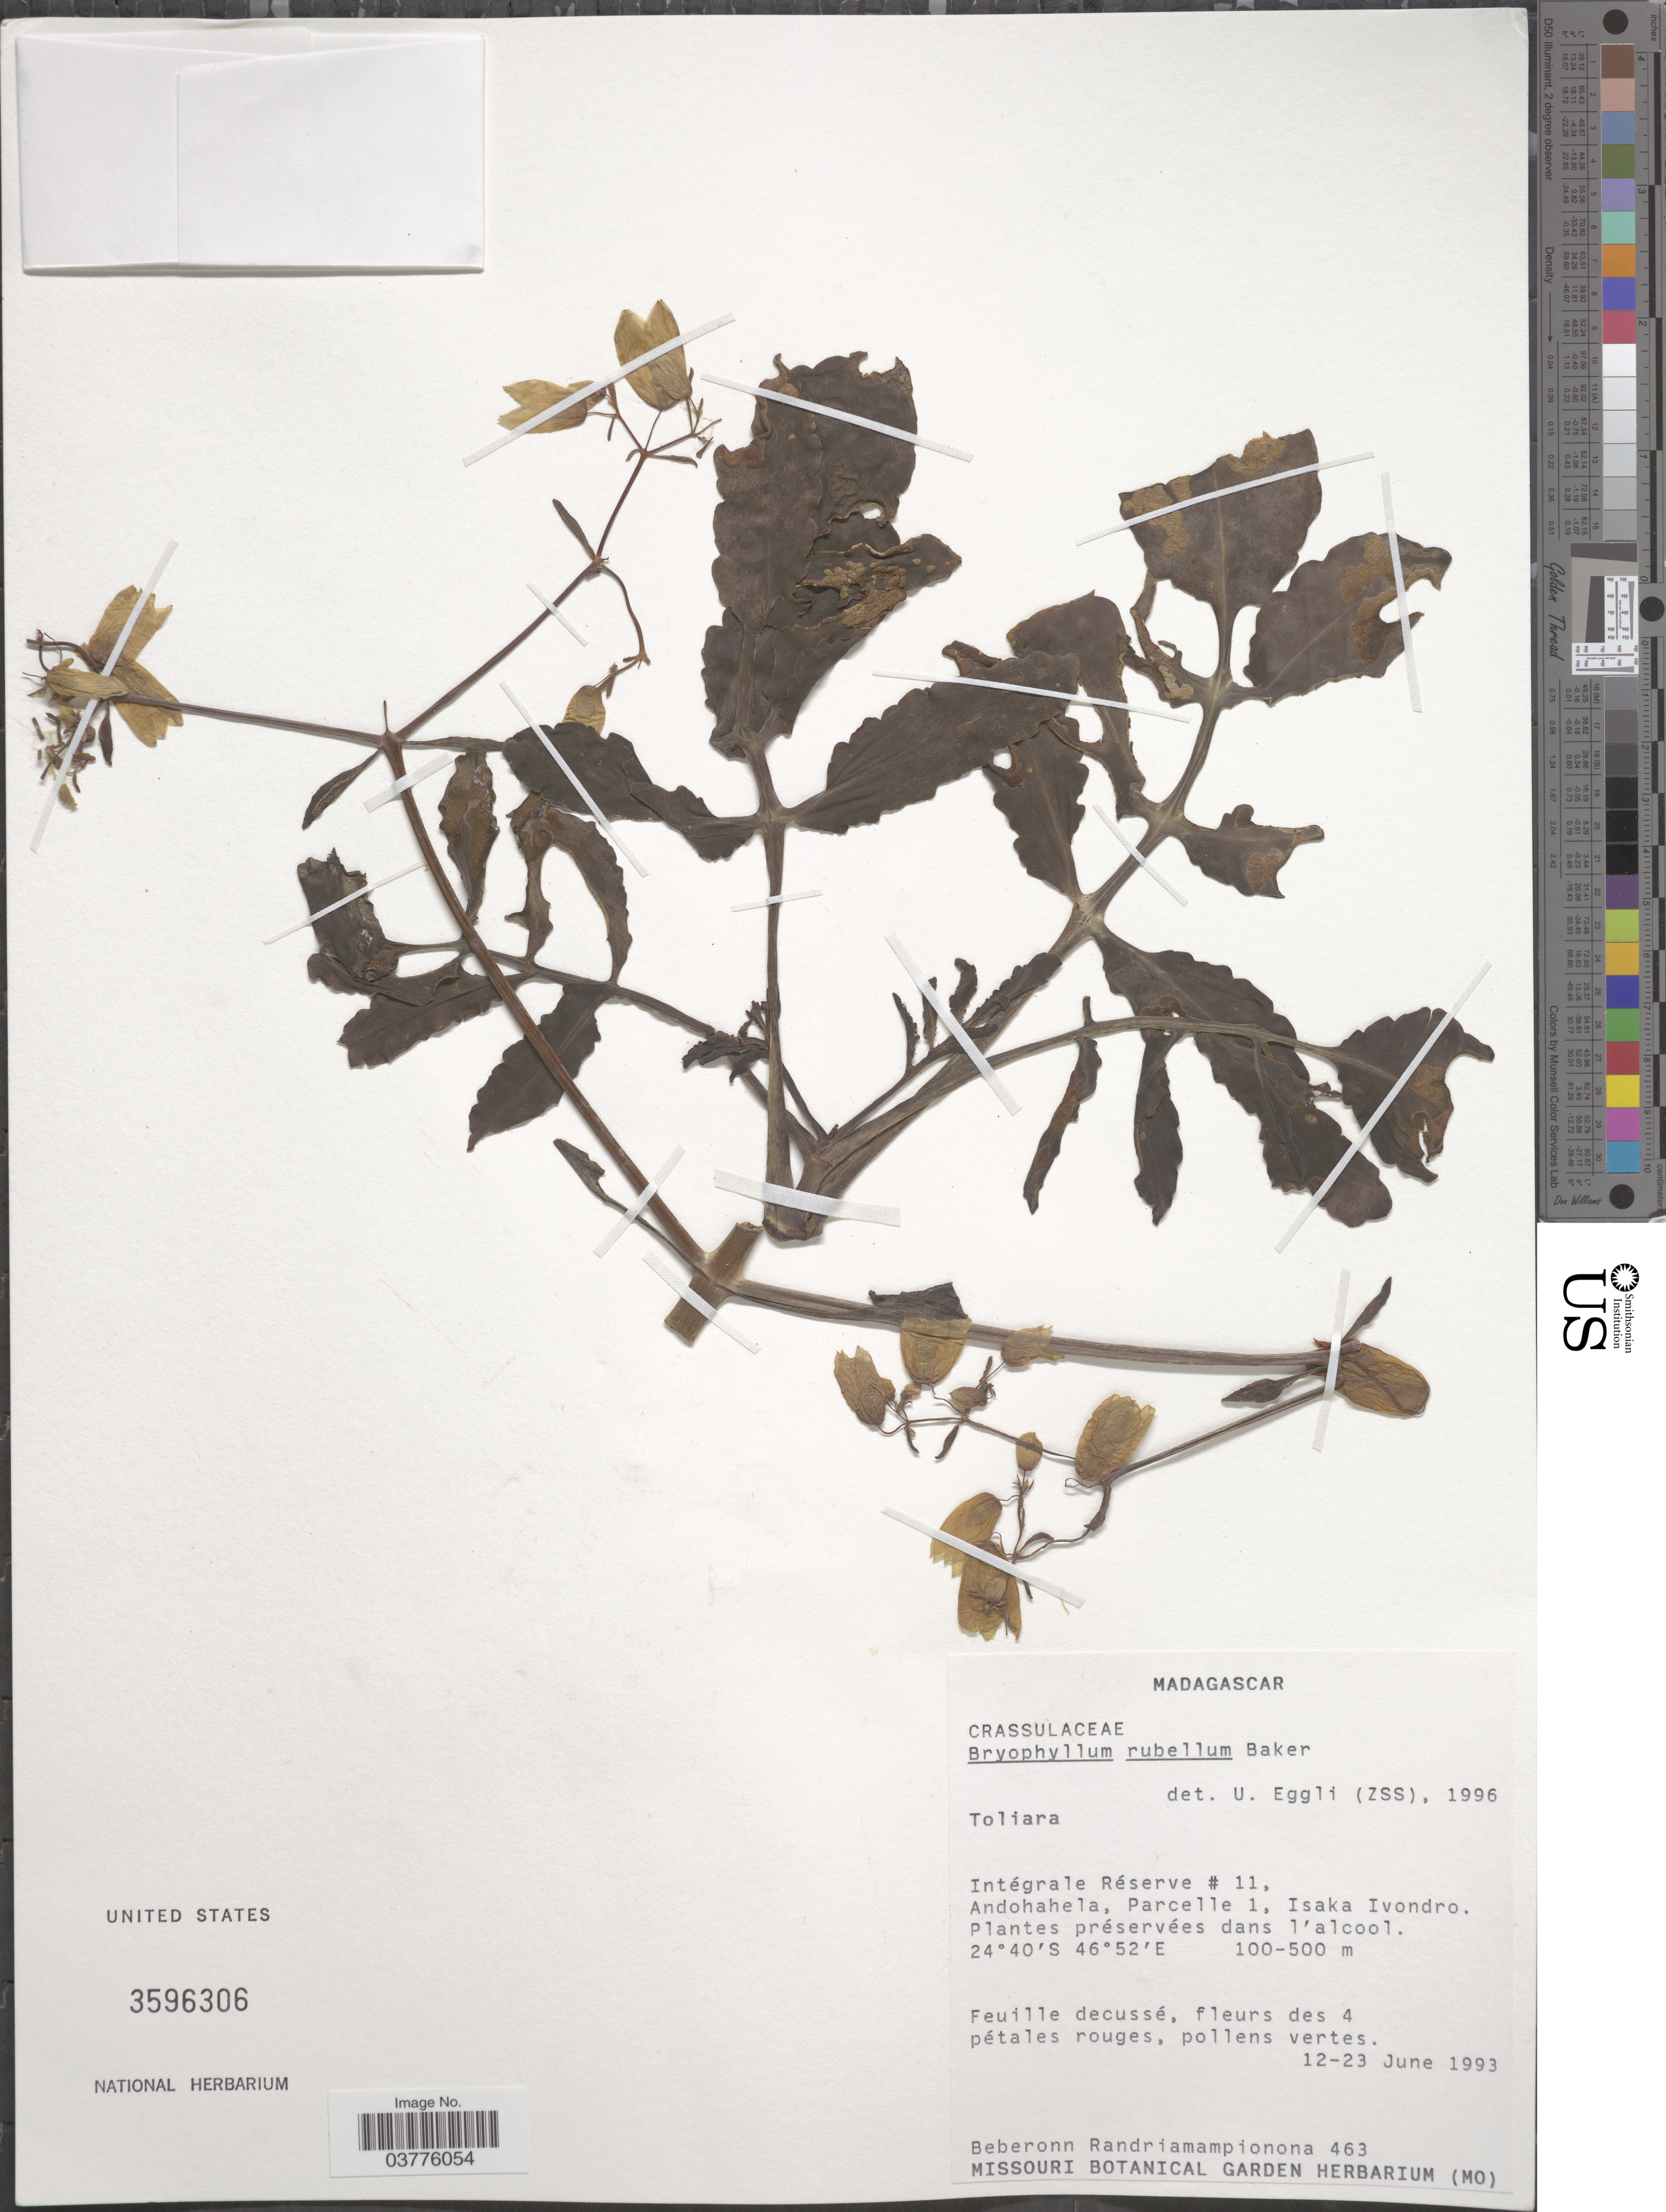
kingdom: Plantae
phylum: Tracheophyta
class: Magnoliopsida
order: Saxifragales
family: Crassulaceae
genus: Kalanchoe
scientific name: Kalanchoe rubella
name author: (Baker) Raym.-Hamet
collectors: B. Randriamampionona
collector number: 463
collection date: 1993-06-12/1993-06-23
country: Madagascar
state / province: Anosy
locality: Intégrale Réserve # 11, Andohahela, Parcelle 1, Isaka Ivondro.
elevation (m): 100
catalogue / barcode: US 3596306